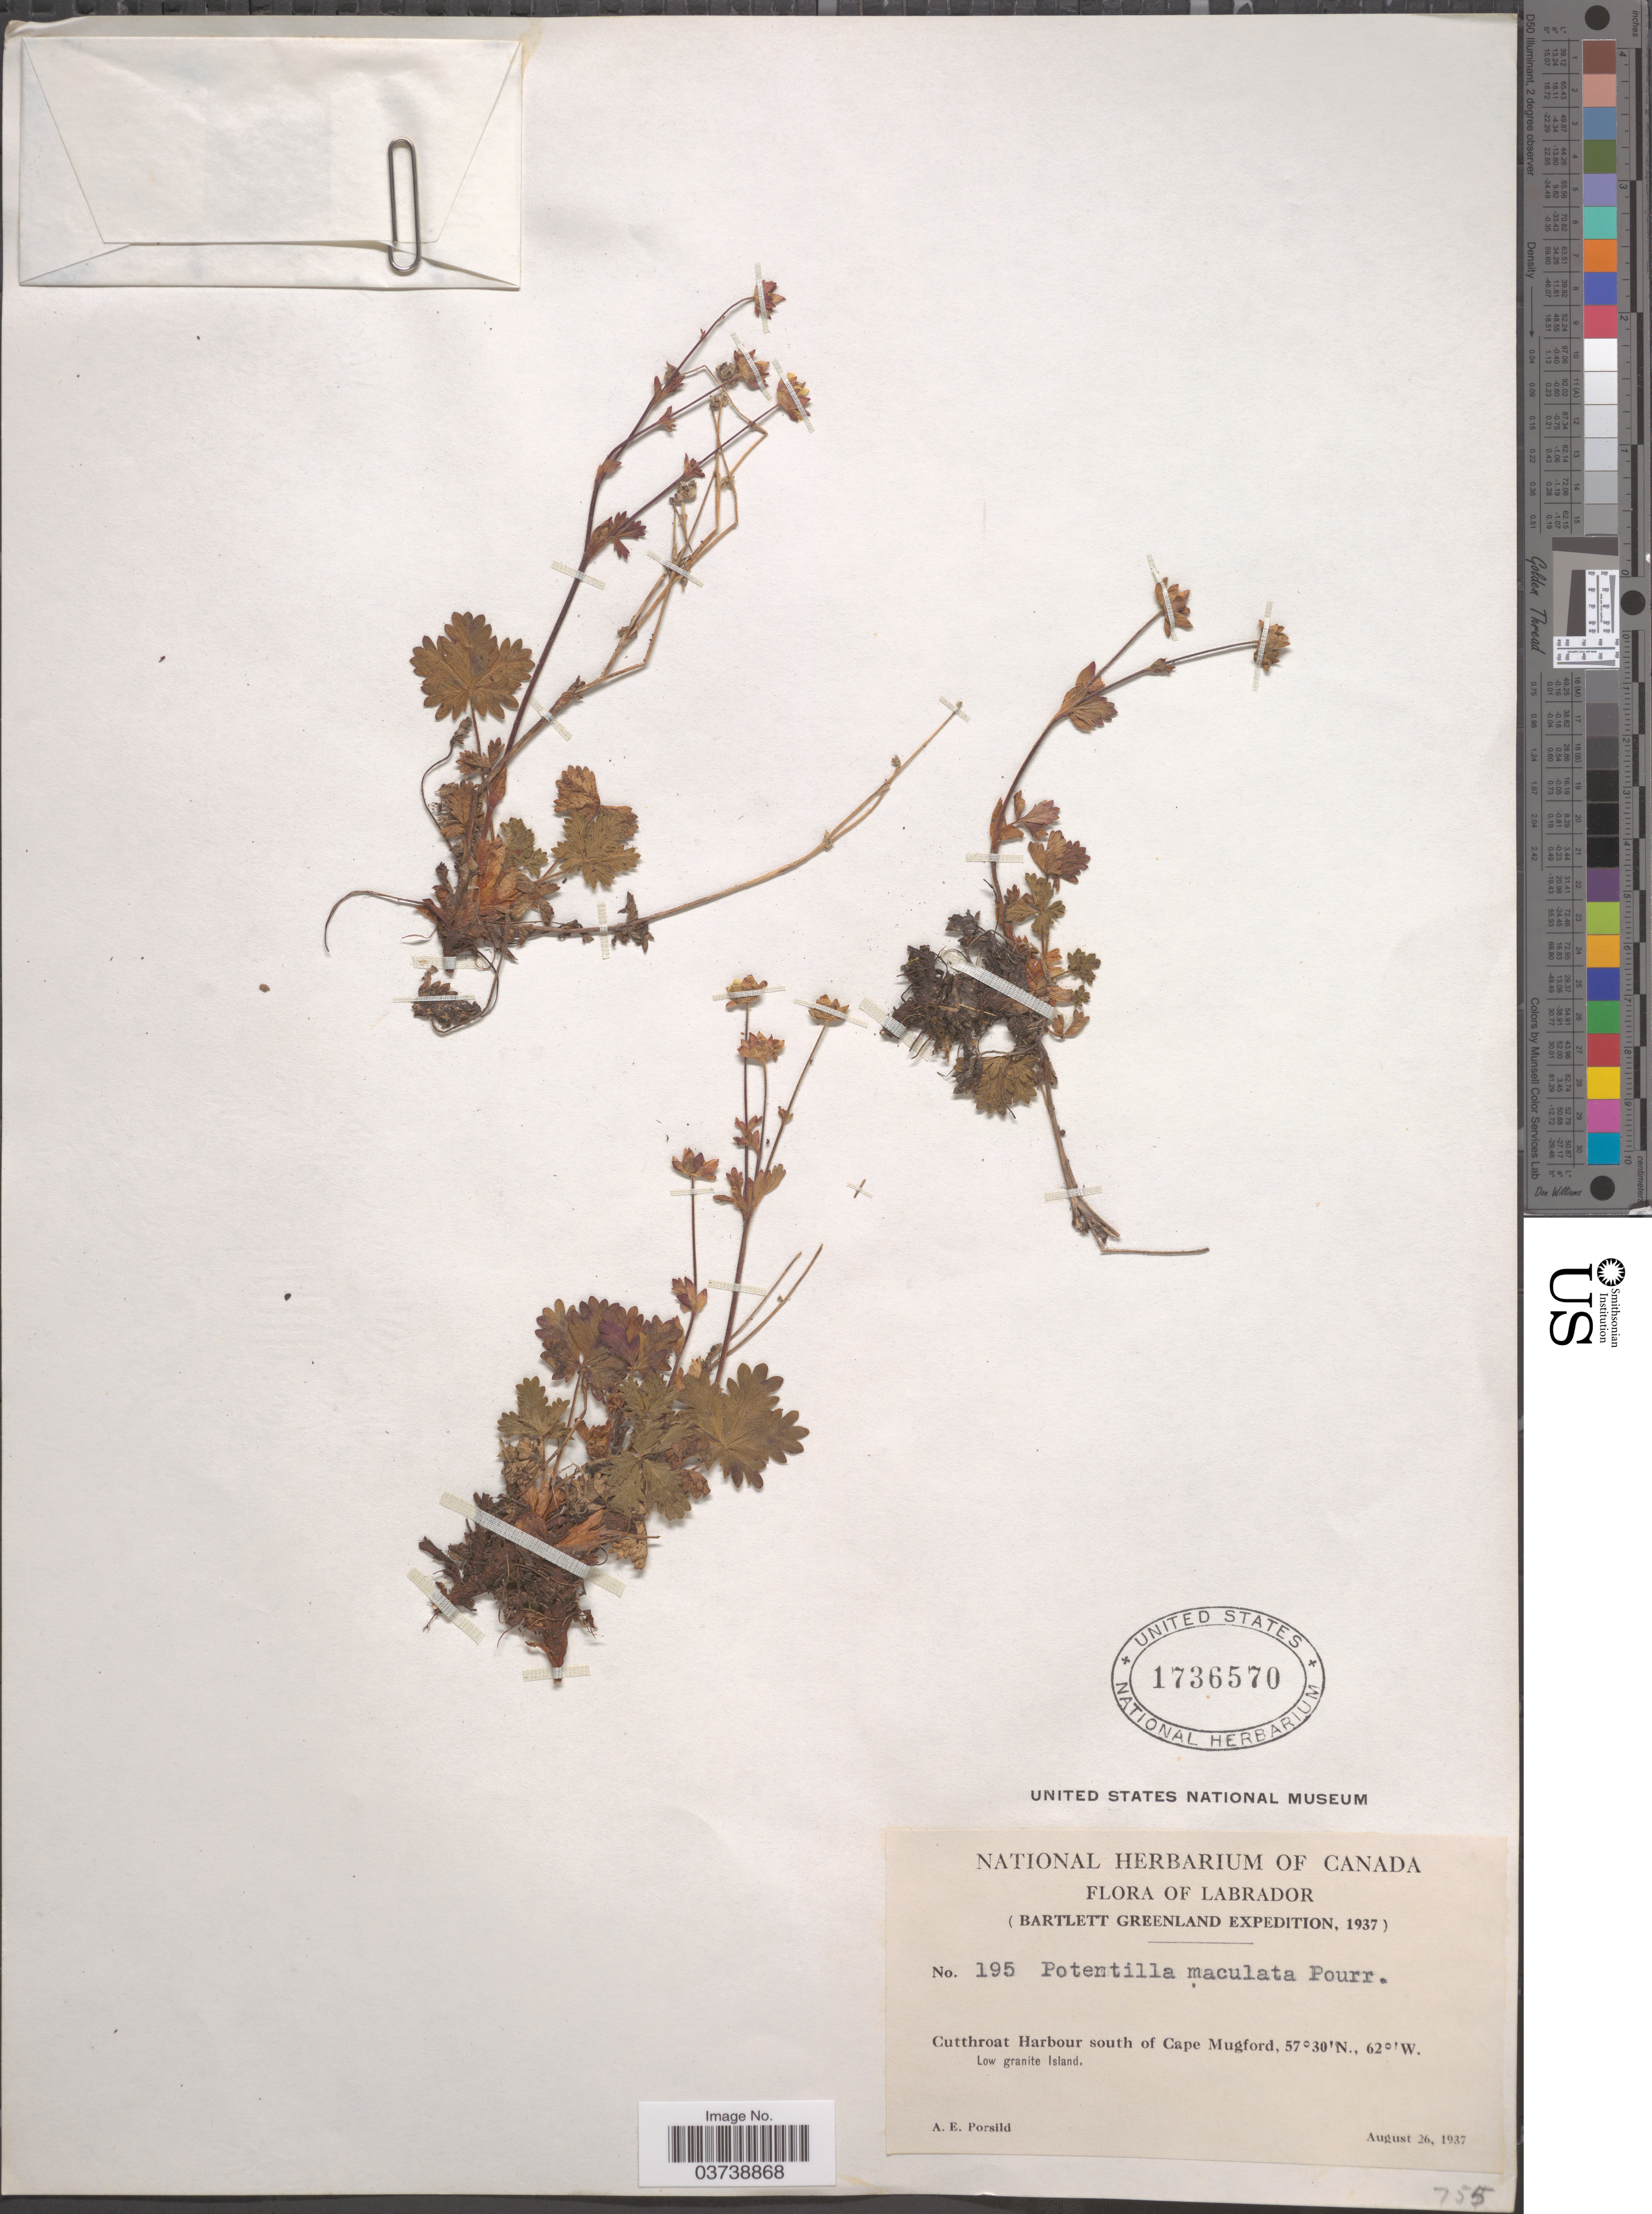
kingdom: Plantae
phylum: Tracheophyta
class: Magnoliopsida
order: Rosales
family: Rosaceae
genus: Potentilla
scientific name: Potentilla crantzii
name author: (Crantz) Beck ex Fritsch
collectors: A. E. Porsild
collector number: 195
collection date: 1937-08-26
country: Canada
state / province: Newfoundland and Labrador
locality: Labrador. Cutthroat Harbour south of Cape Mugford.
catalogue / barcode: US 1736570